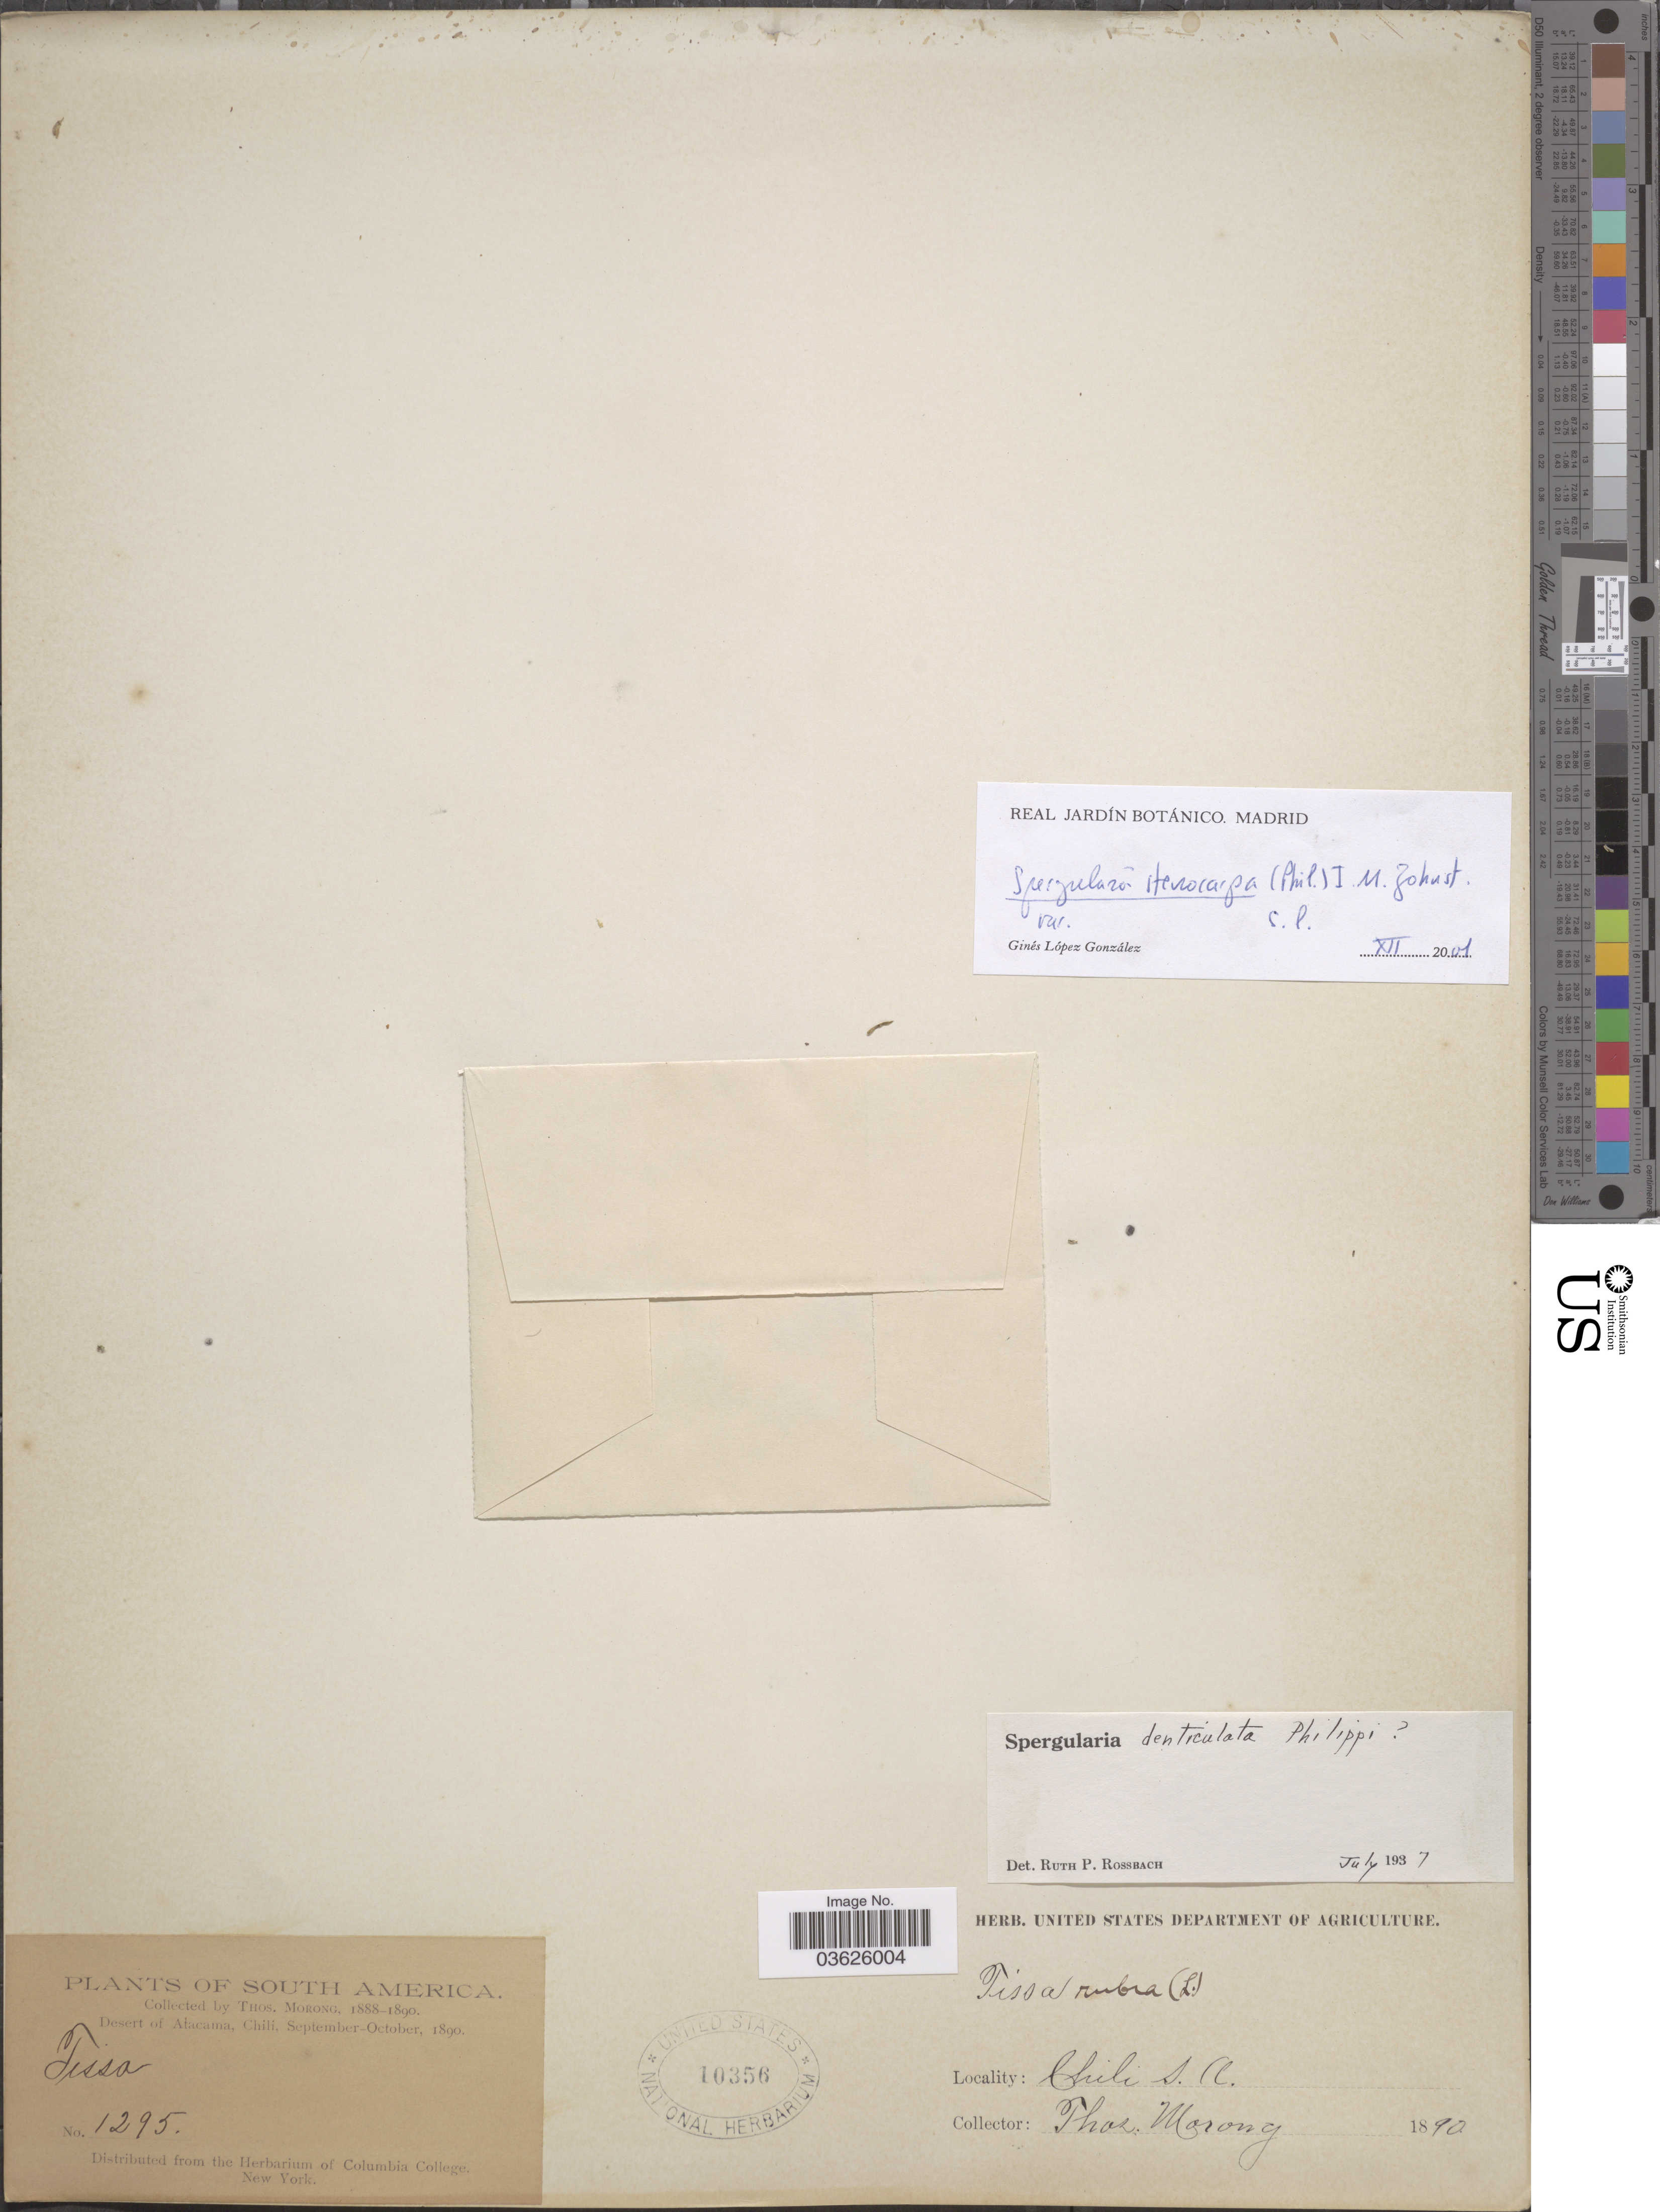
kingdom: Plantae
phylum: Tracheophyta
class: Magnoliopsida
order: Caryophyllales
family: Caryophyllaceae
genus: Spergularia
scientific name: Spergularia stenocarpa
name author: (Phil.) I.M. Johnst.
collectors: ex herb. T. Morong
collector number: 1295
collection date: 1890-09/1890-10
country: Chile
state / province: Atacama (III)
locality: Desert of Atacama.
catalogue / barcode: US 10356